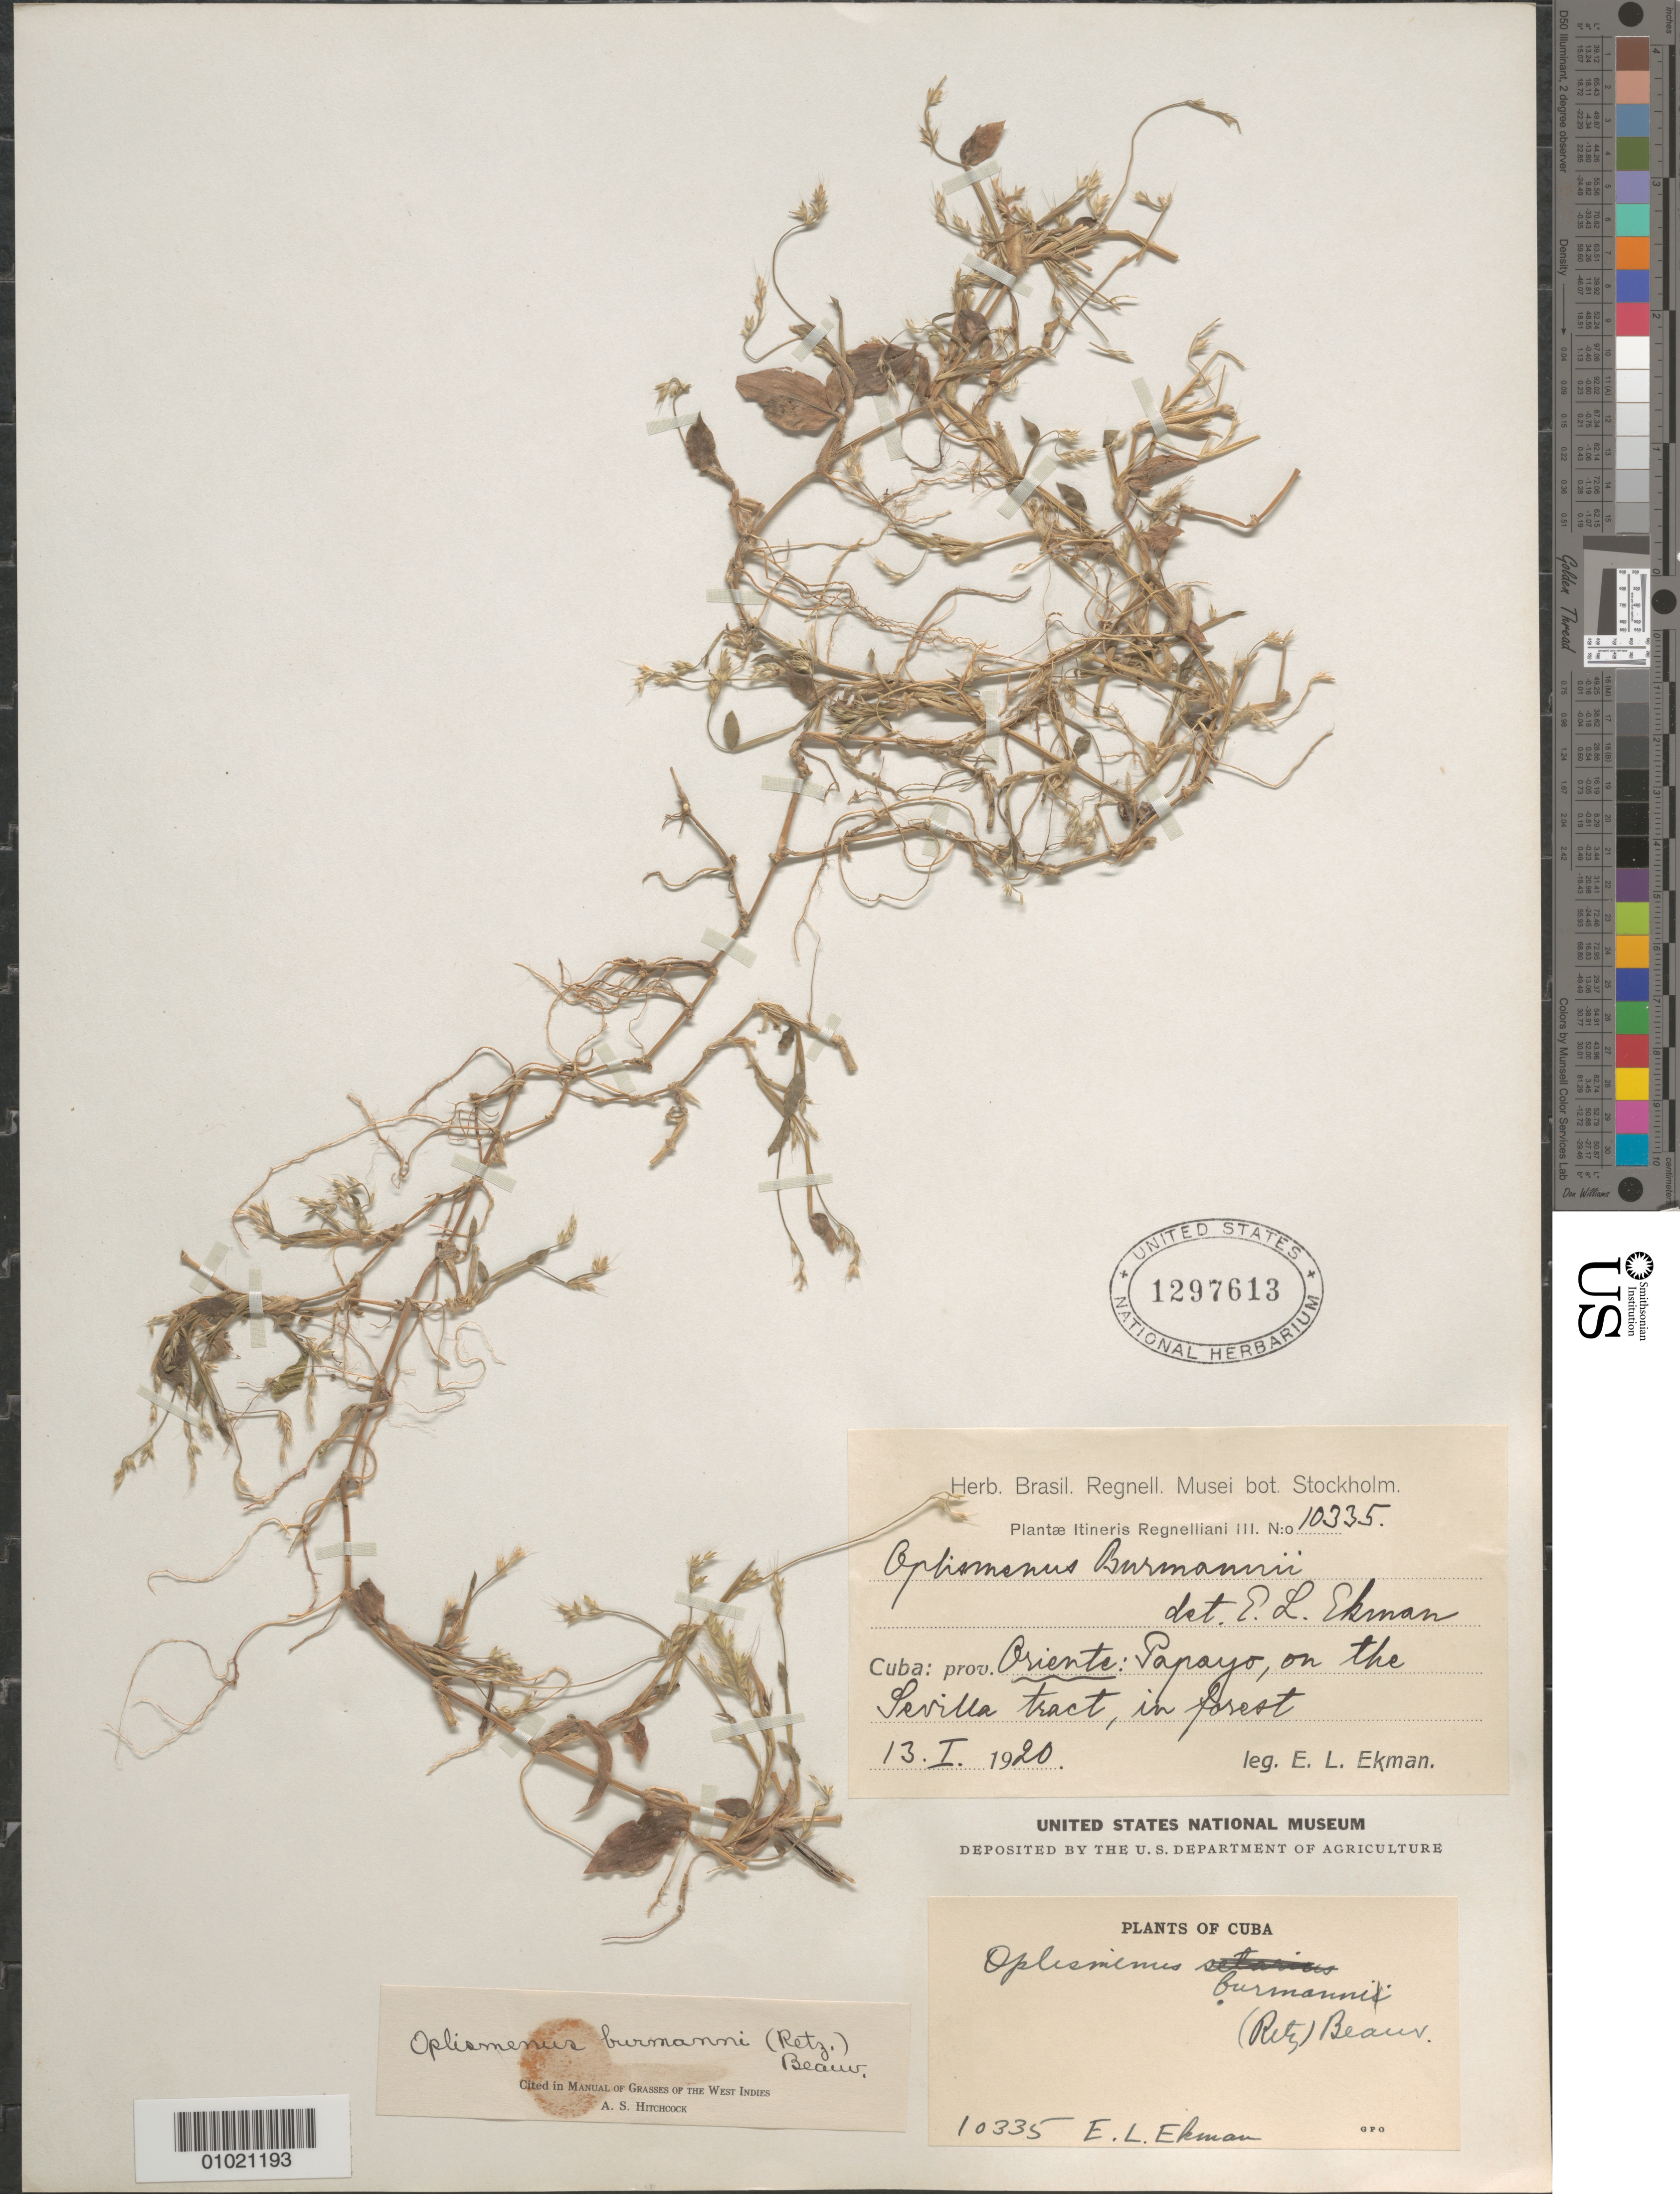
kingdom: Plantae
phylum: Tracheophyta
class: Liliopsida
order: Poales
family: Poaceae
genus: Oplismenus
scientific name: Oplismenus burmannii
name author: (Retz.) P. Beauv.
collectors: E. L. Ekman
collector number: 10335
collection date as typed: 13 Jan 1920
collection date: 1920-01-13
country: Cuba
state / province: Granma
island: Cuba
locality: Papayo, on the Sevilla tract, in forest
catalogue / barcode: US 1297613